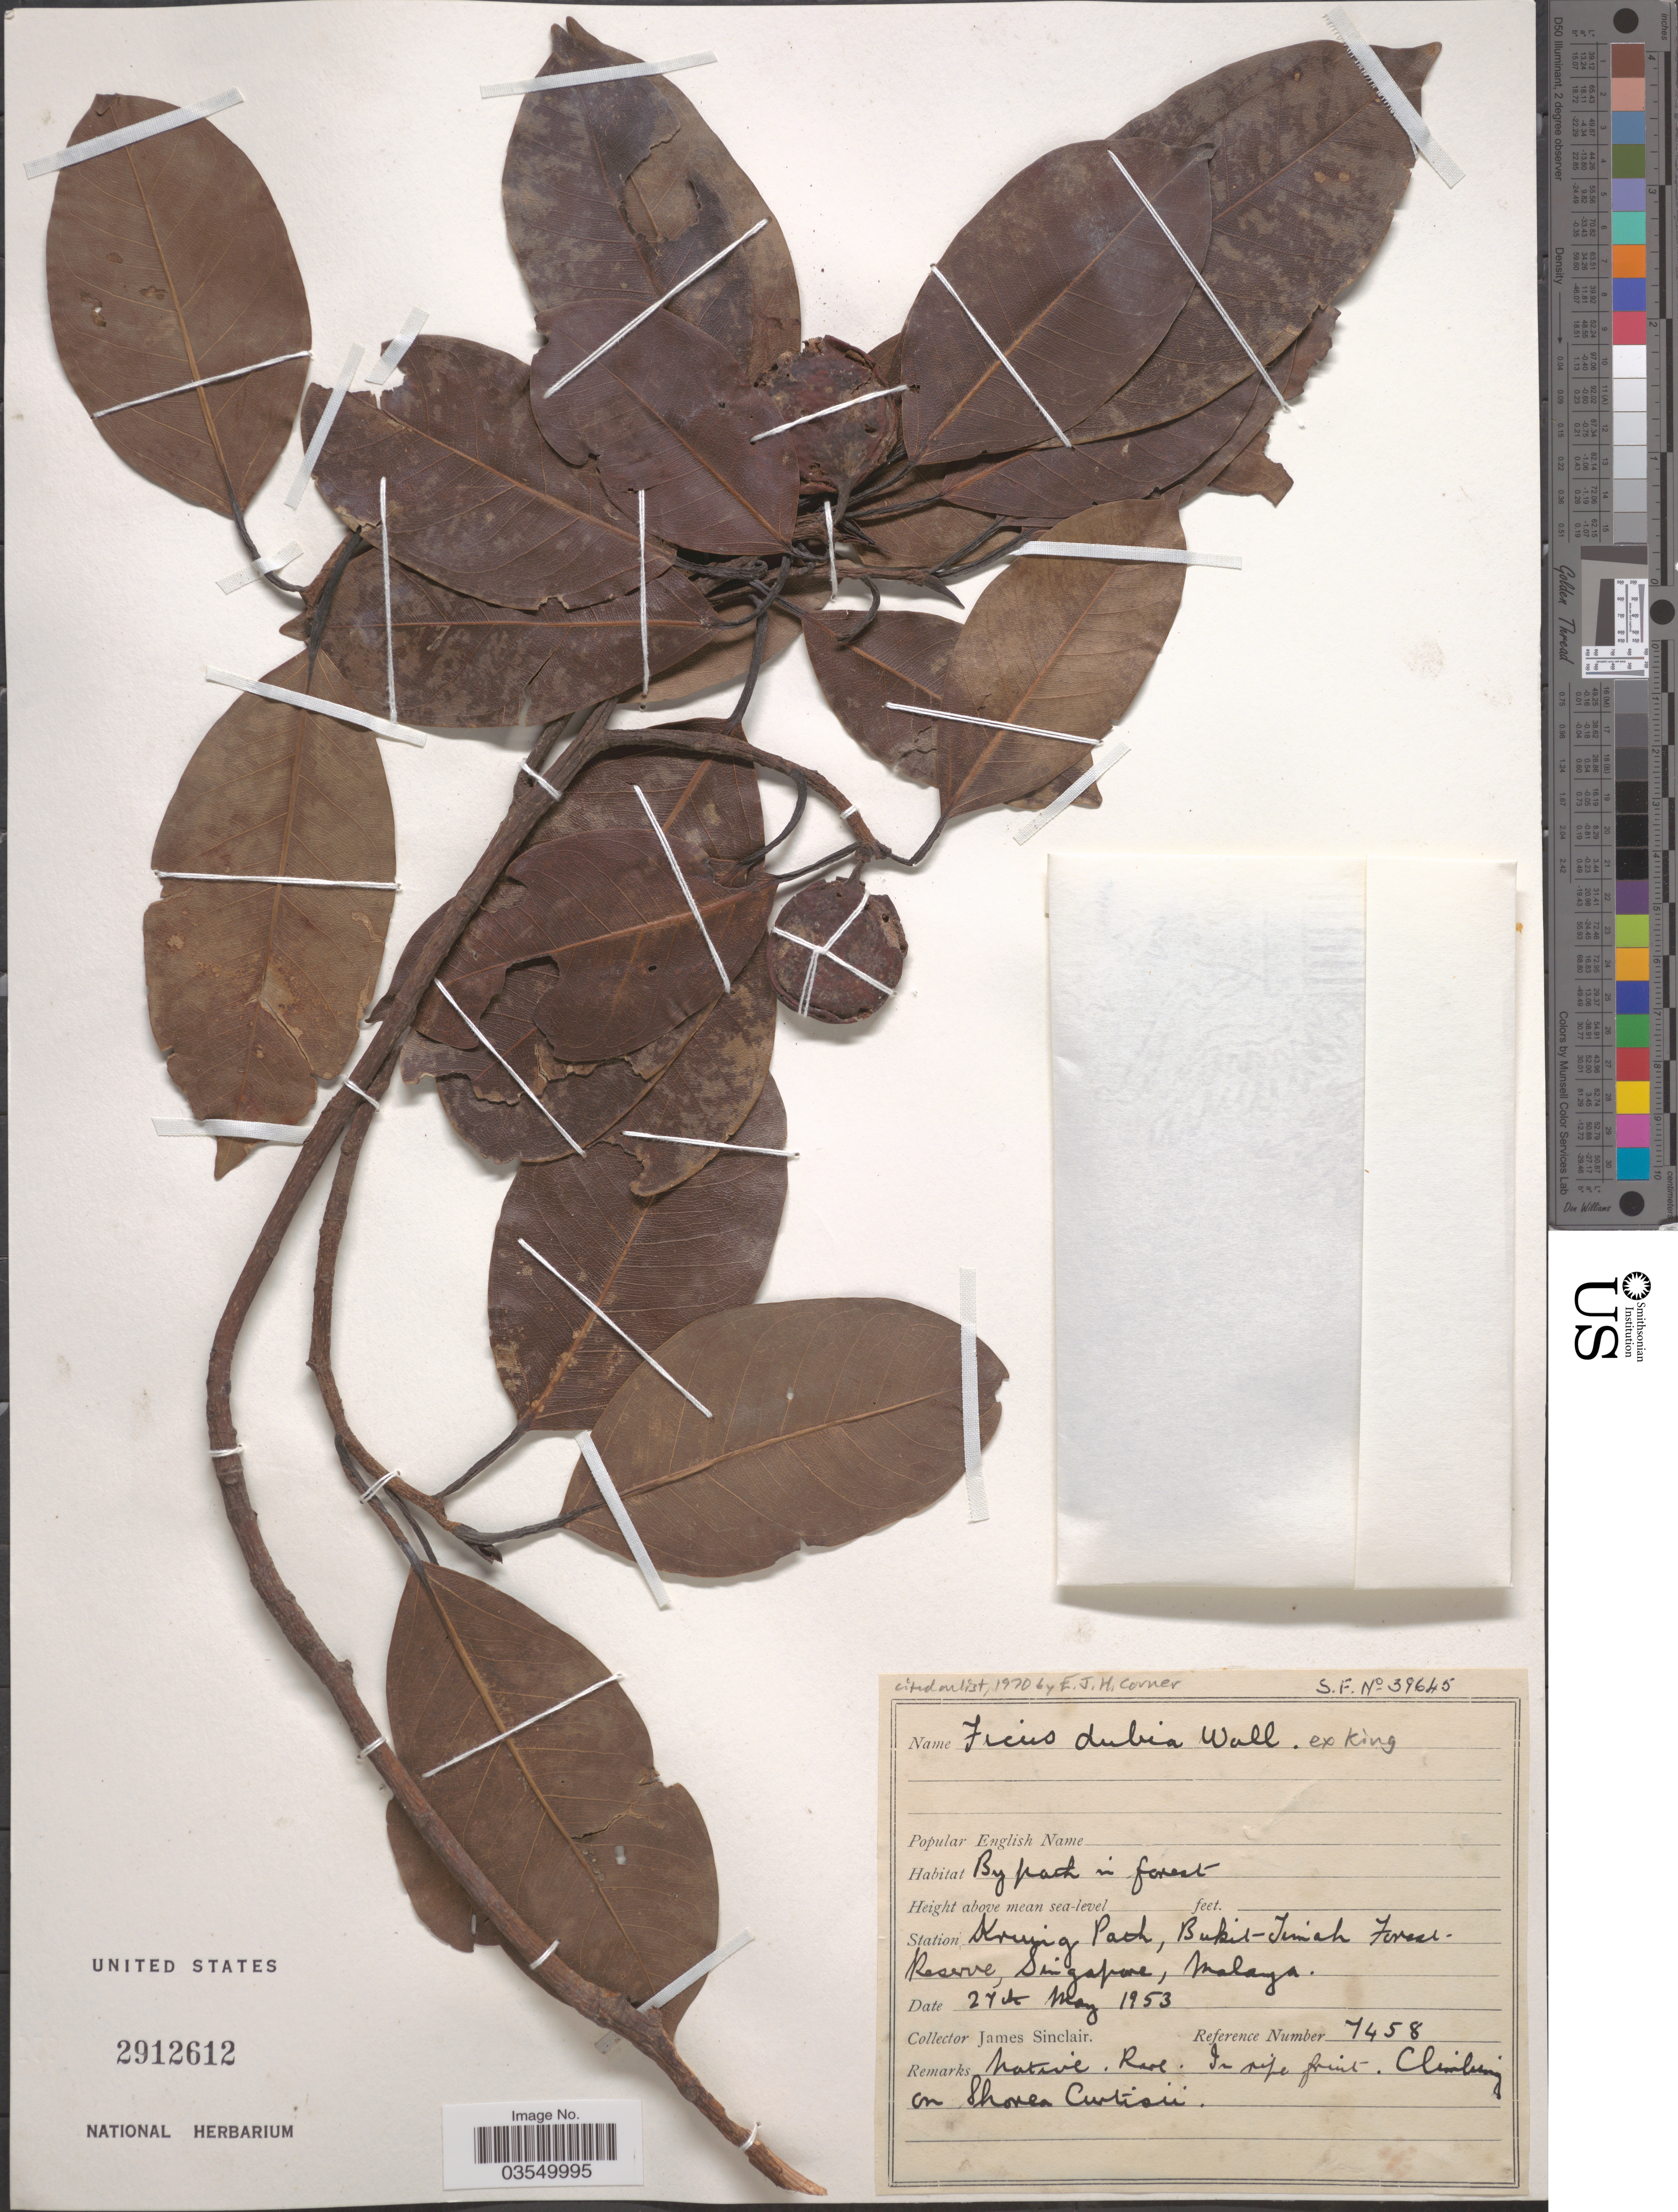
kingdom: Plantae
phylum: Tracheophyta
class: Magnoliopsida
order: Rosales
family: Moraceae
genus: Ficus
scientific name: Ficus dubia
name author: Wall. ex King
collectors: J. Sinclair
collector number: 7458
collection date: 1953-05-27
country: Singapore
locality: Station Kruing Path, Bukit-Timah Forest Reserve, Malaya.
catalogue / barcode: US 2912612